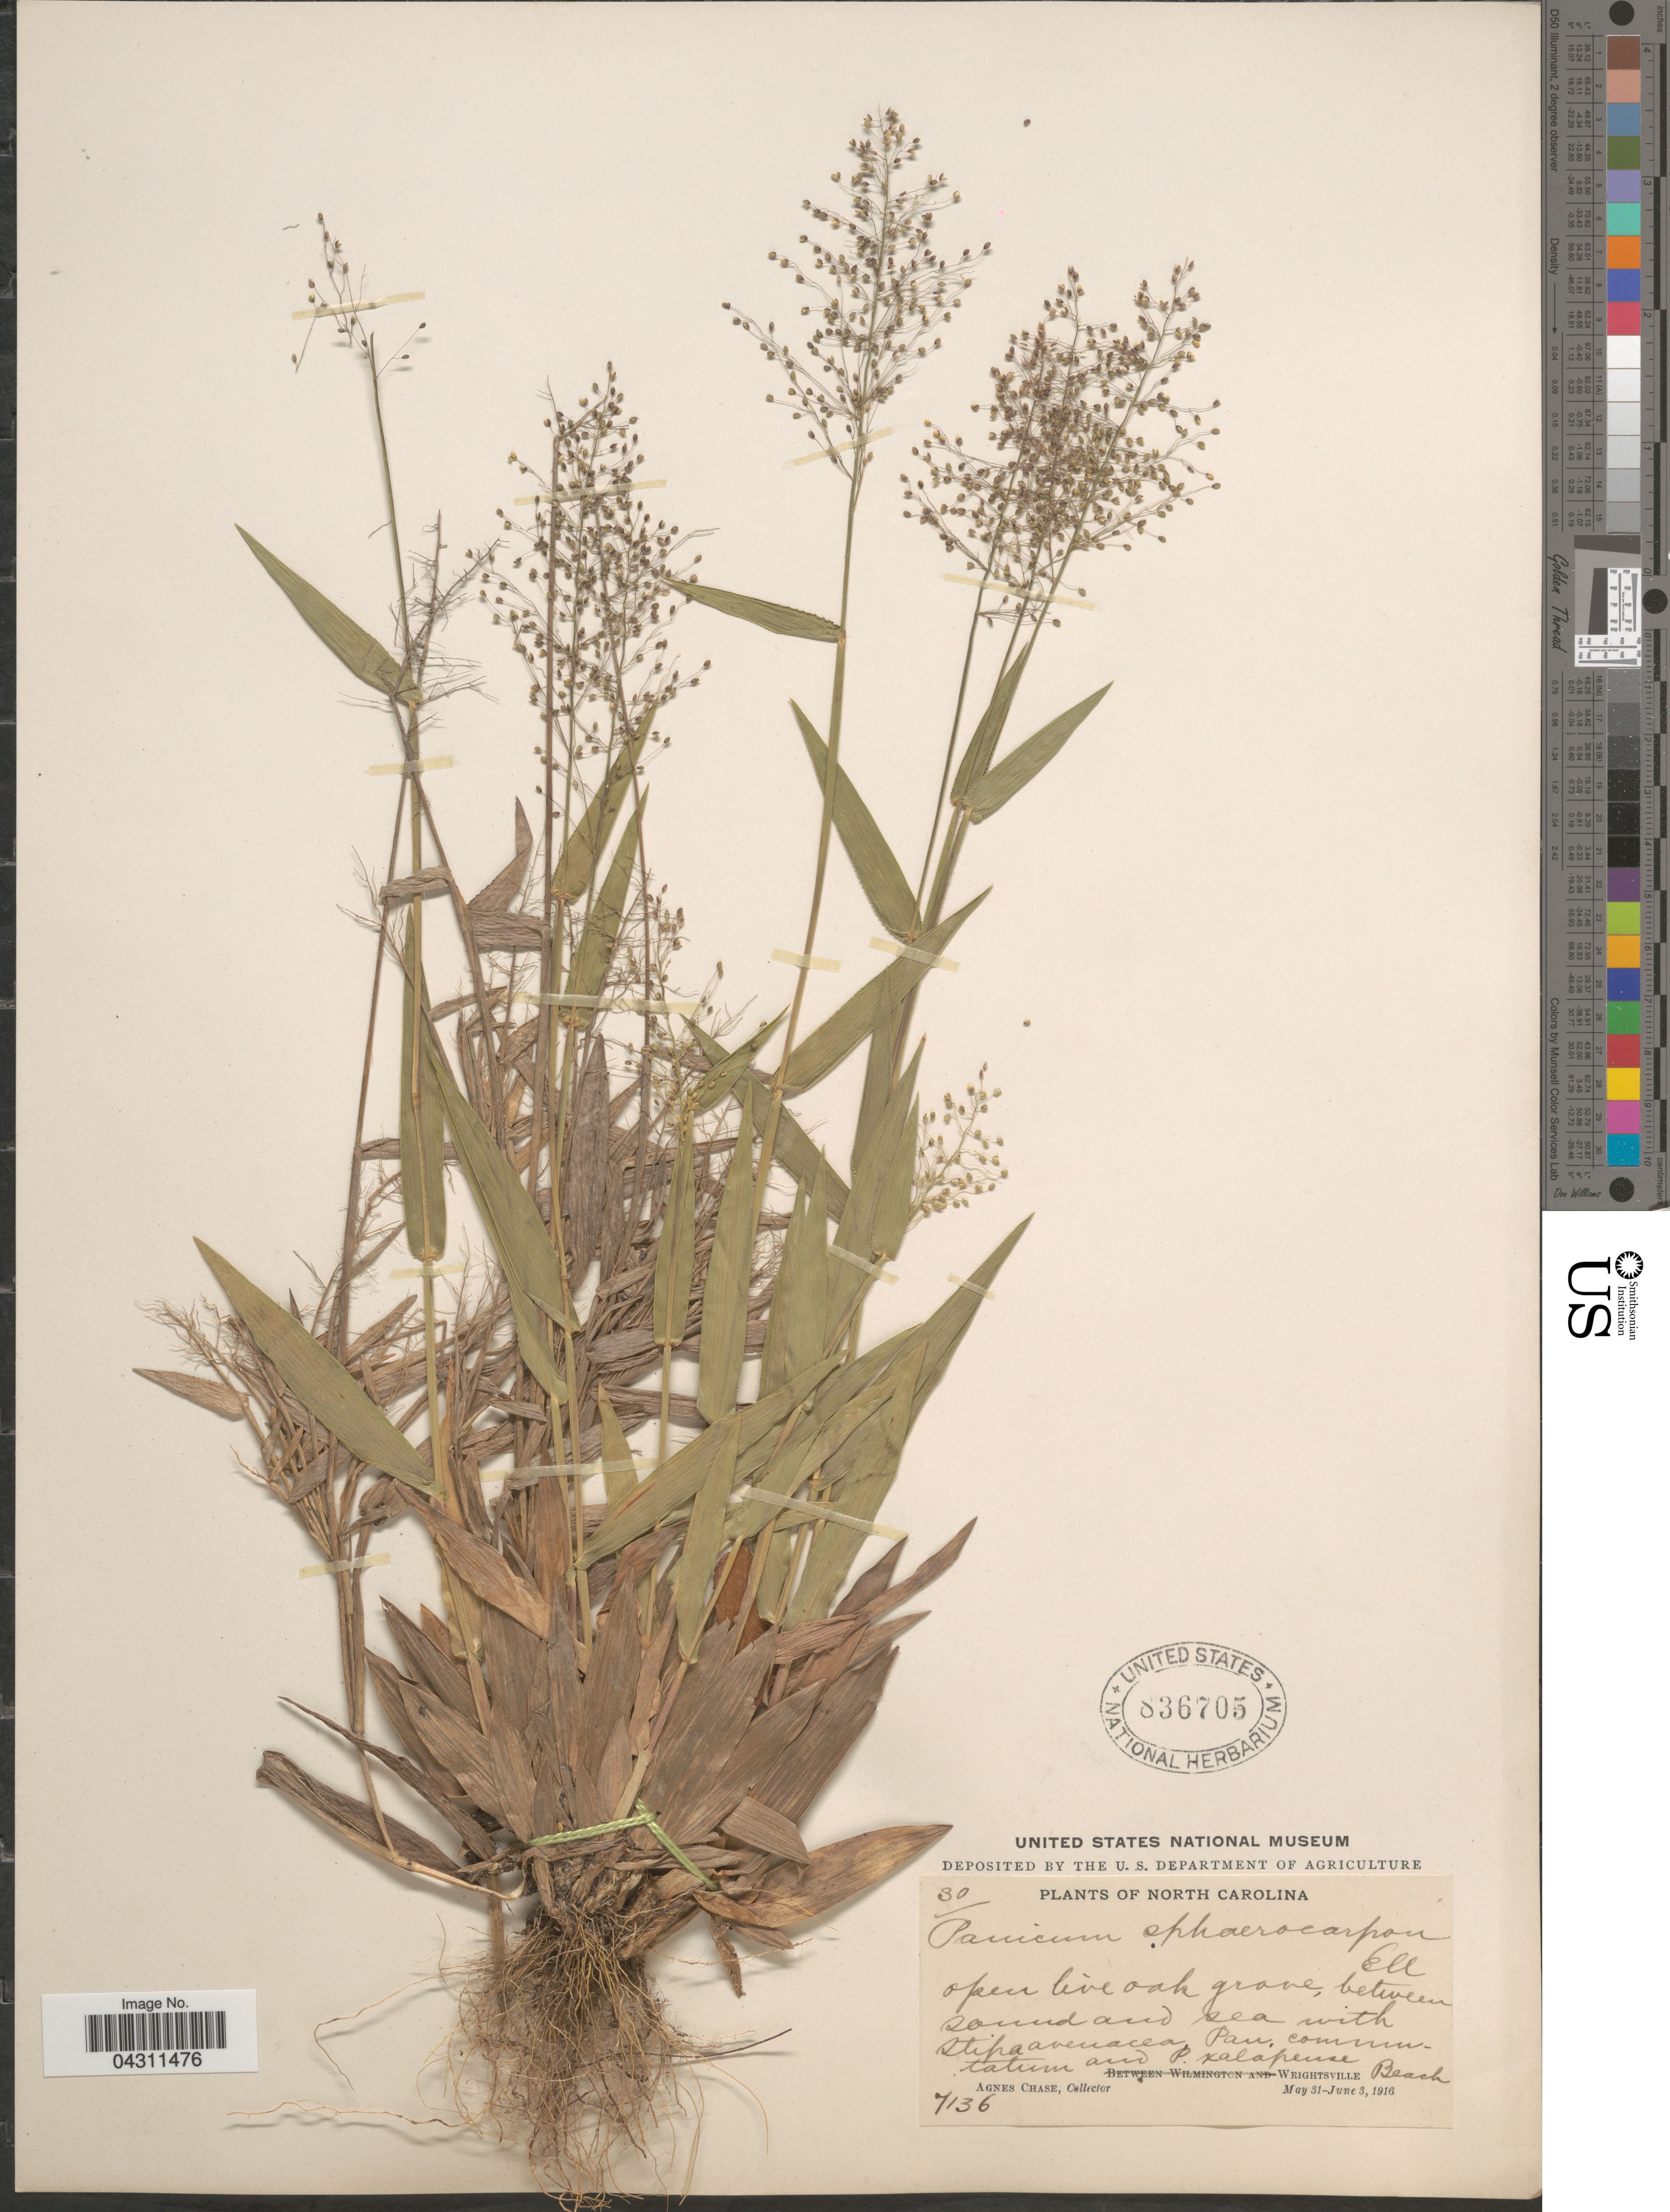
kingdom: Plantae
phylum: Tracheophyta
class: Liliopsida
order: Poales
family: Poaceae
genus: Dichanthelium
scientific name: Dichanthelium sphaerocarpon var. sphaerocarpon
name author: (Elliott) Gould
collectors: A. Chase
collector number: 7136/30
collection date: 1916-05-31/1916-06-03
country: United States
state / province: North Carolina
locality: Open live oak grove, between sand and sea. Wrightsville Beach.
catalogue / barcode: US 836705